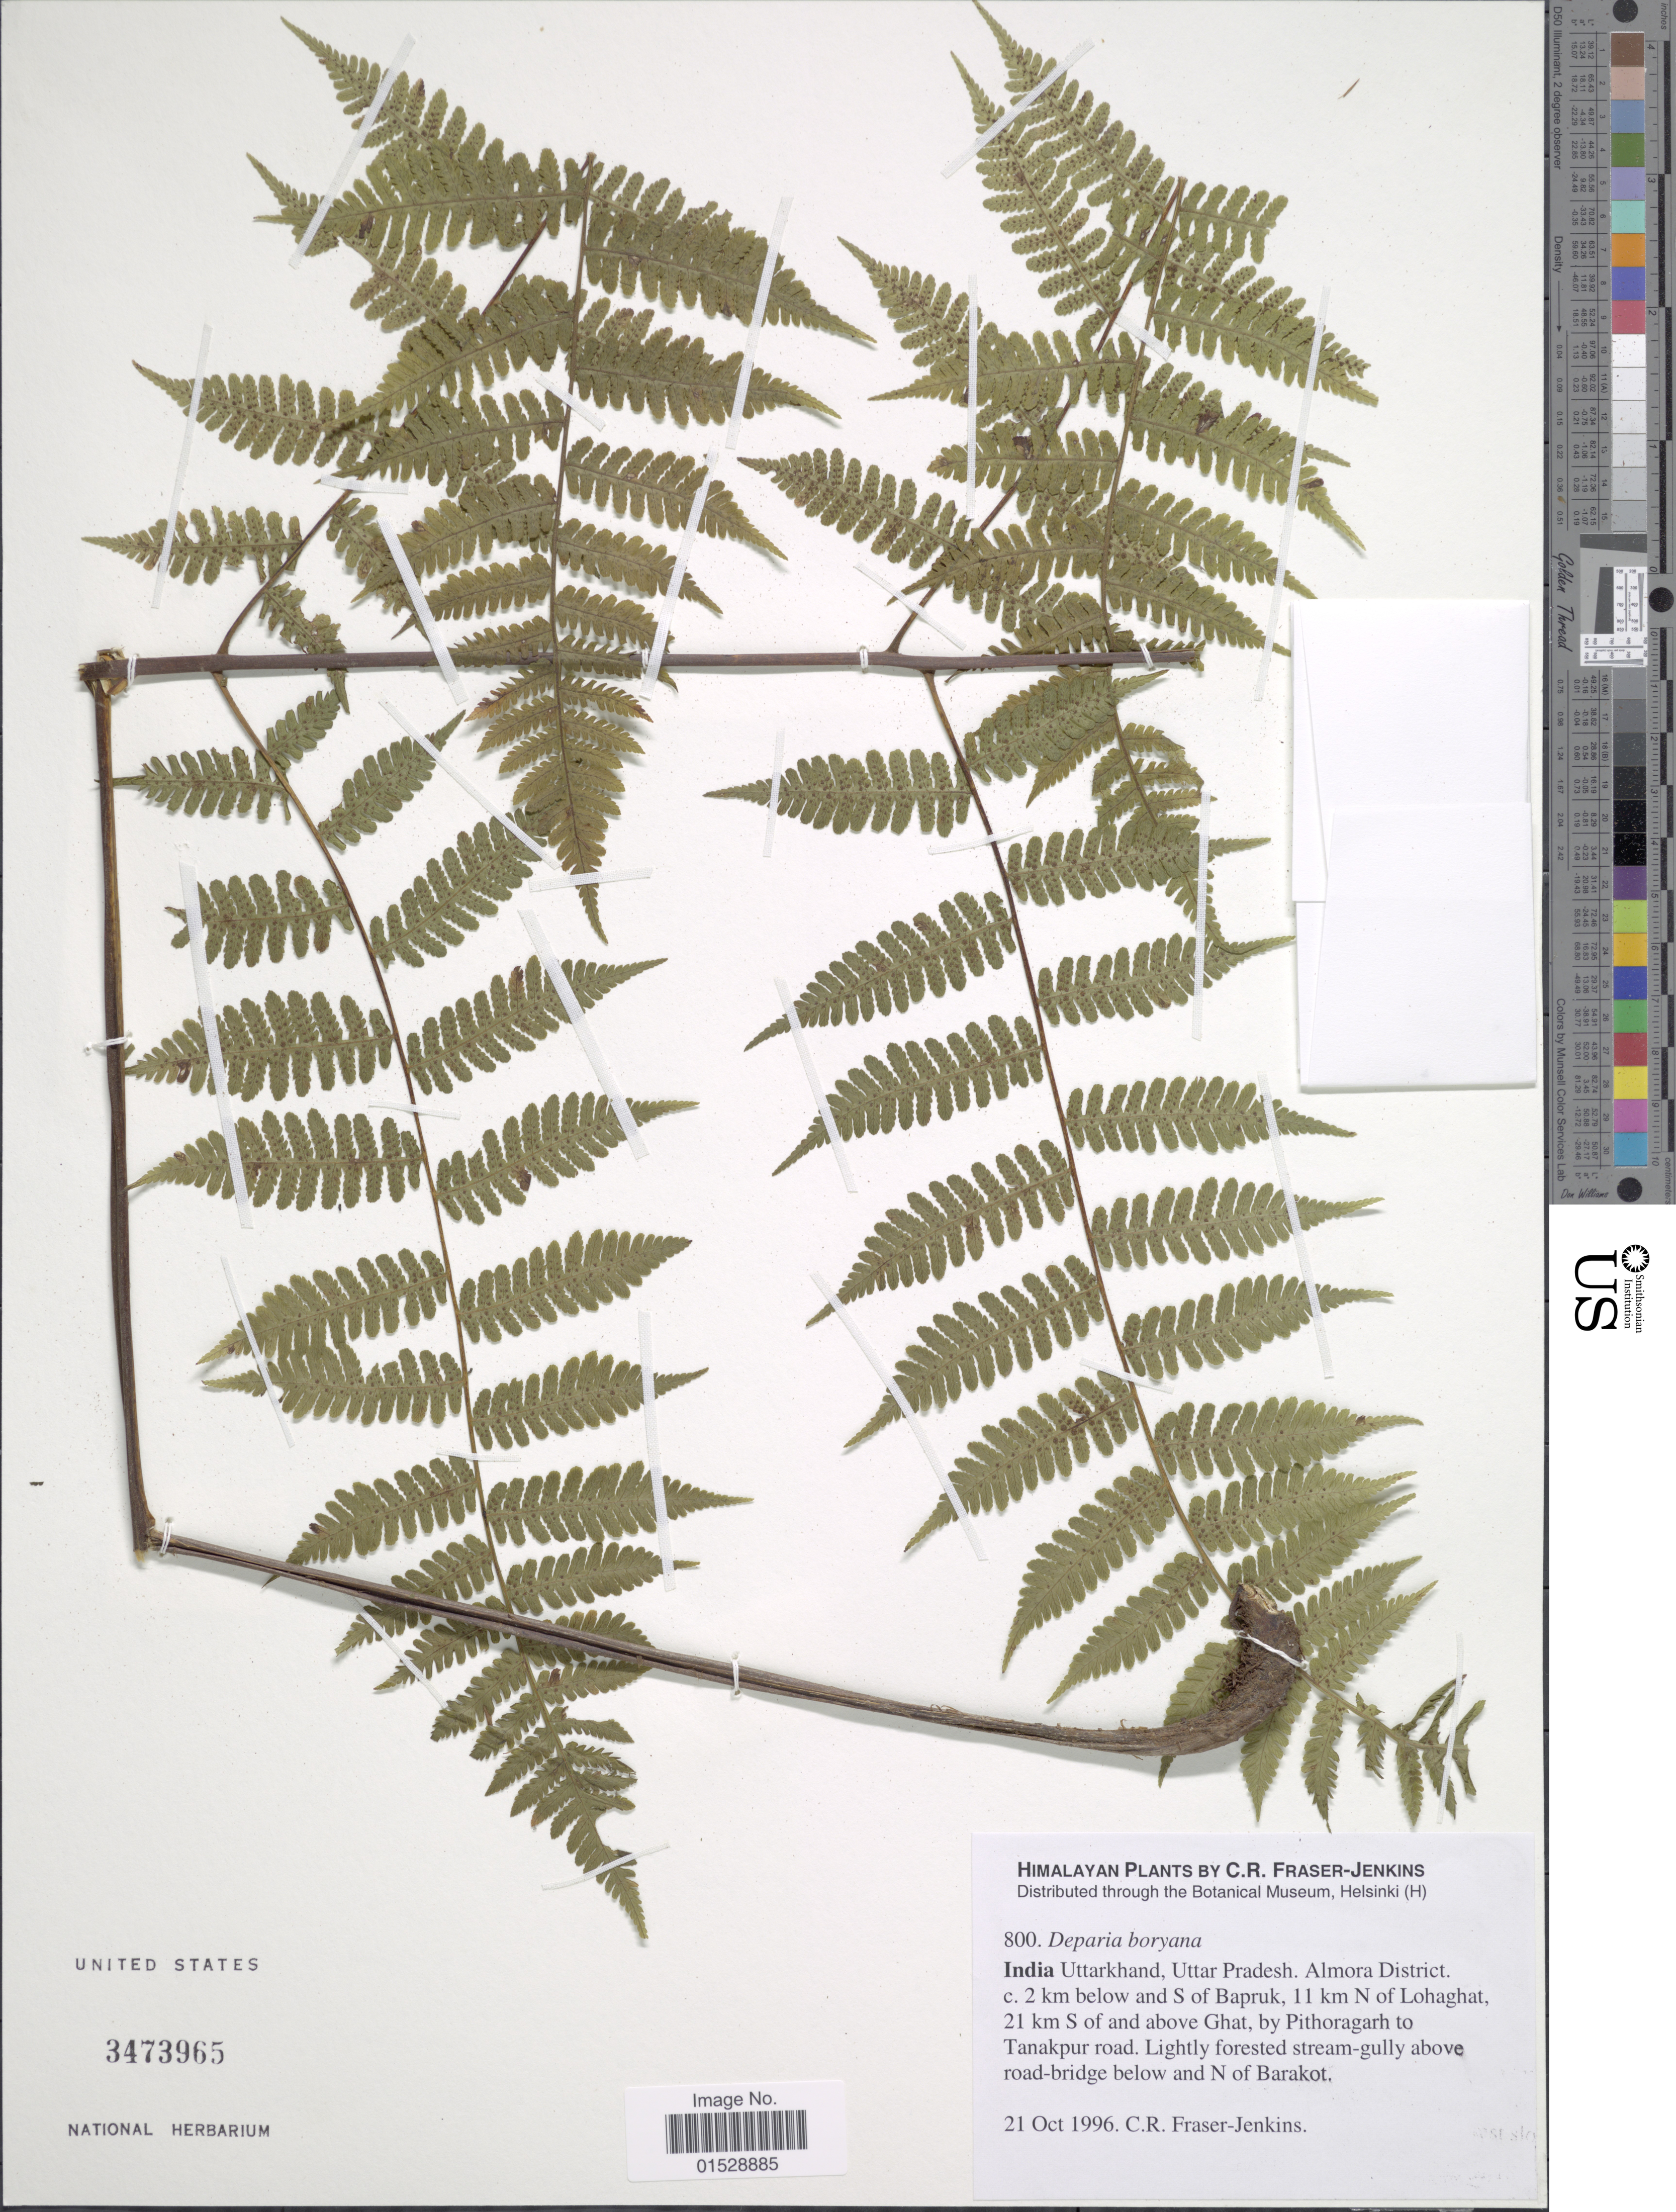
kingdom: Plantae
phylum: Tracheophyta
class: Polypodiopsida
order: Polypodiales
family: Athyriaceae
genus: Deparia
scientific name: Deparia boryana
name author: (Willd.) M. Kato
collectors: C. R. Fraser-Jenkins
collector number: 800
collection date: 1996-10-21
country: India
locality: Himalaya, India, Uttarkhand, Uttar Pradesh, Almora District, c. 2 km below and S of Bapruk, 11 km N of Lohaghat, 21 km S of and above Ghat, by Pithoragarh to Tanakpur road, lightly forested stream-gully above road-bridge below and N of Barakot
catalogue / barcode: US 3473965